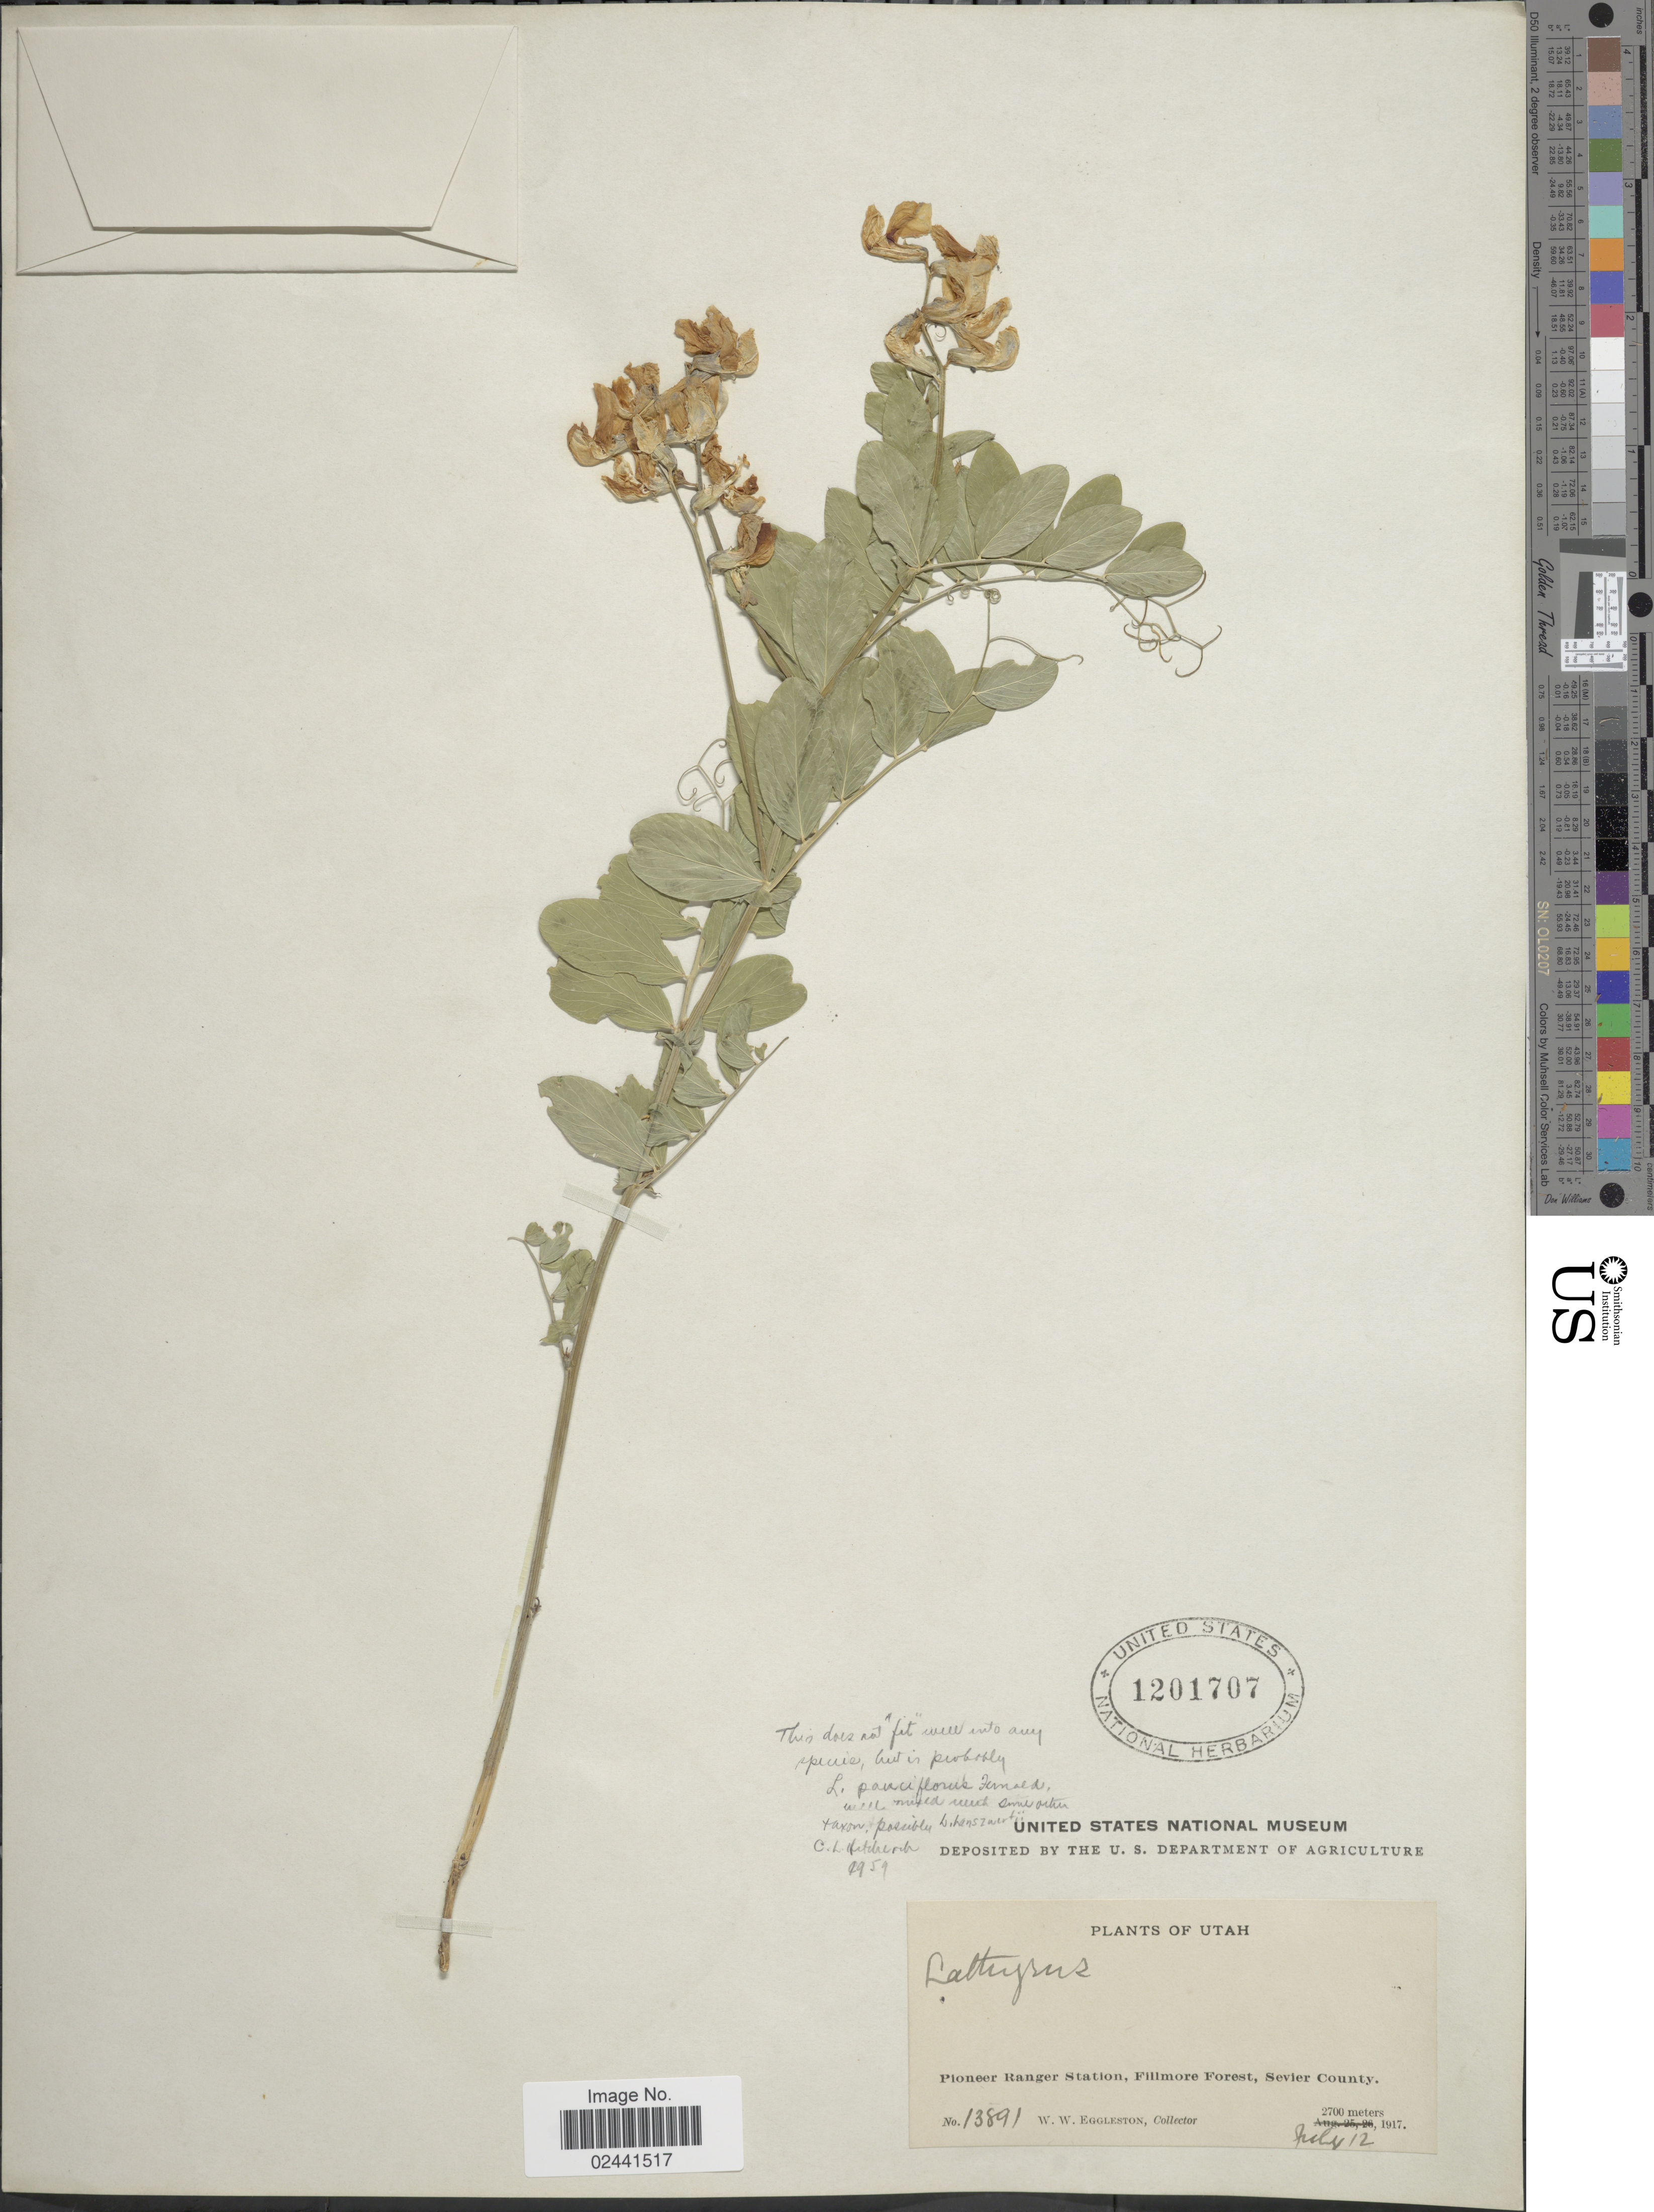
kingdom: Plantae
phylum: Tracheophyta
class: Magnoliopsida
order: Fabales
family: Fabaceae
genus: Lathyrus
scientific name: Lathyrus pauciflorus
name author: Fernald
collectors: W. W. Eggleston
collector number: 13891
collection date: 1917-07-12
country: United States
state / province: Utah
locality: Pioneer Ranger Station, Fillmore Forest, Sevier County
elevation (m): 2700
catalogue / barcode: US 1201707